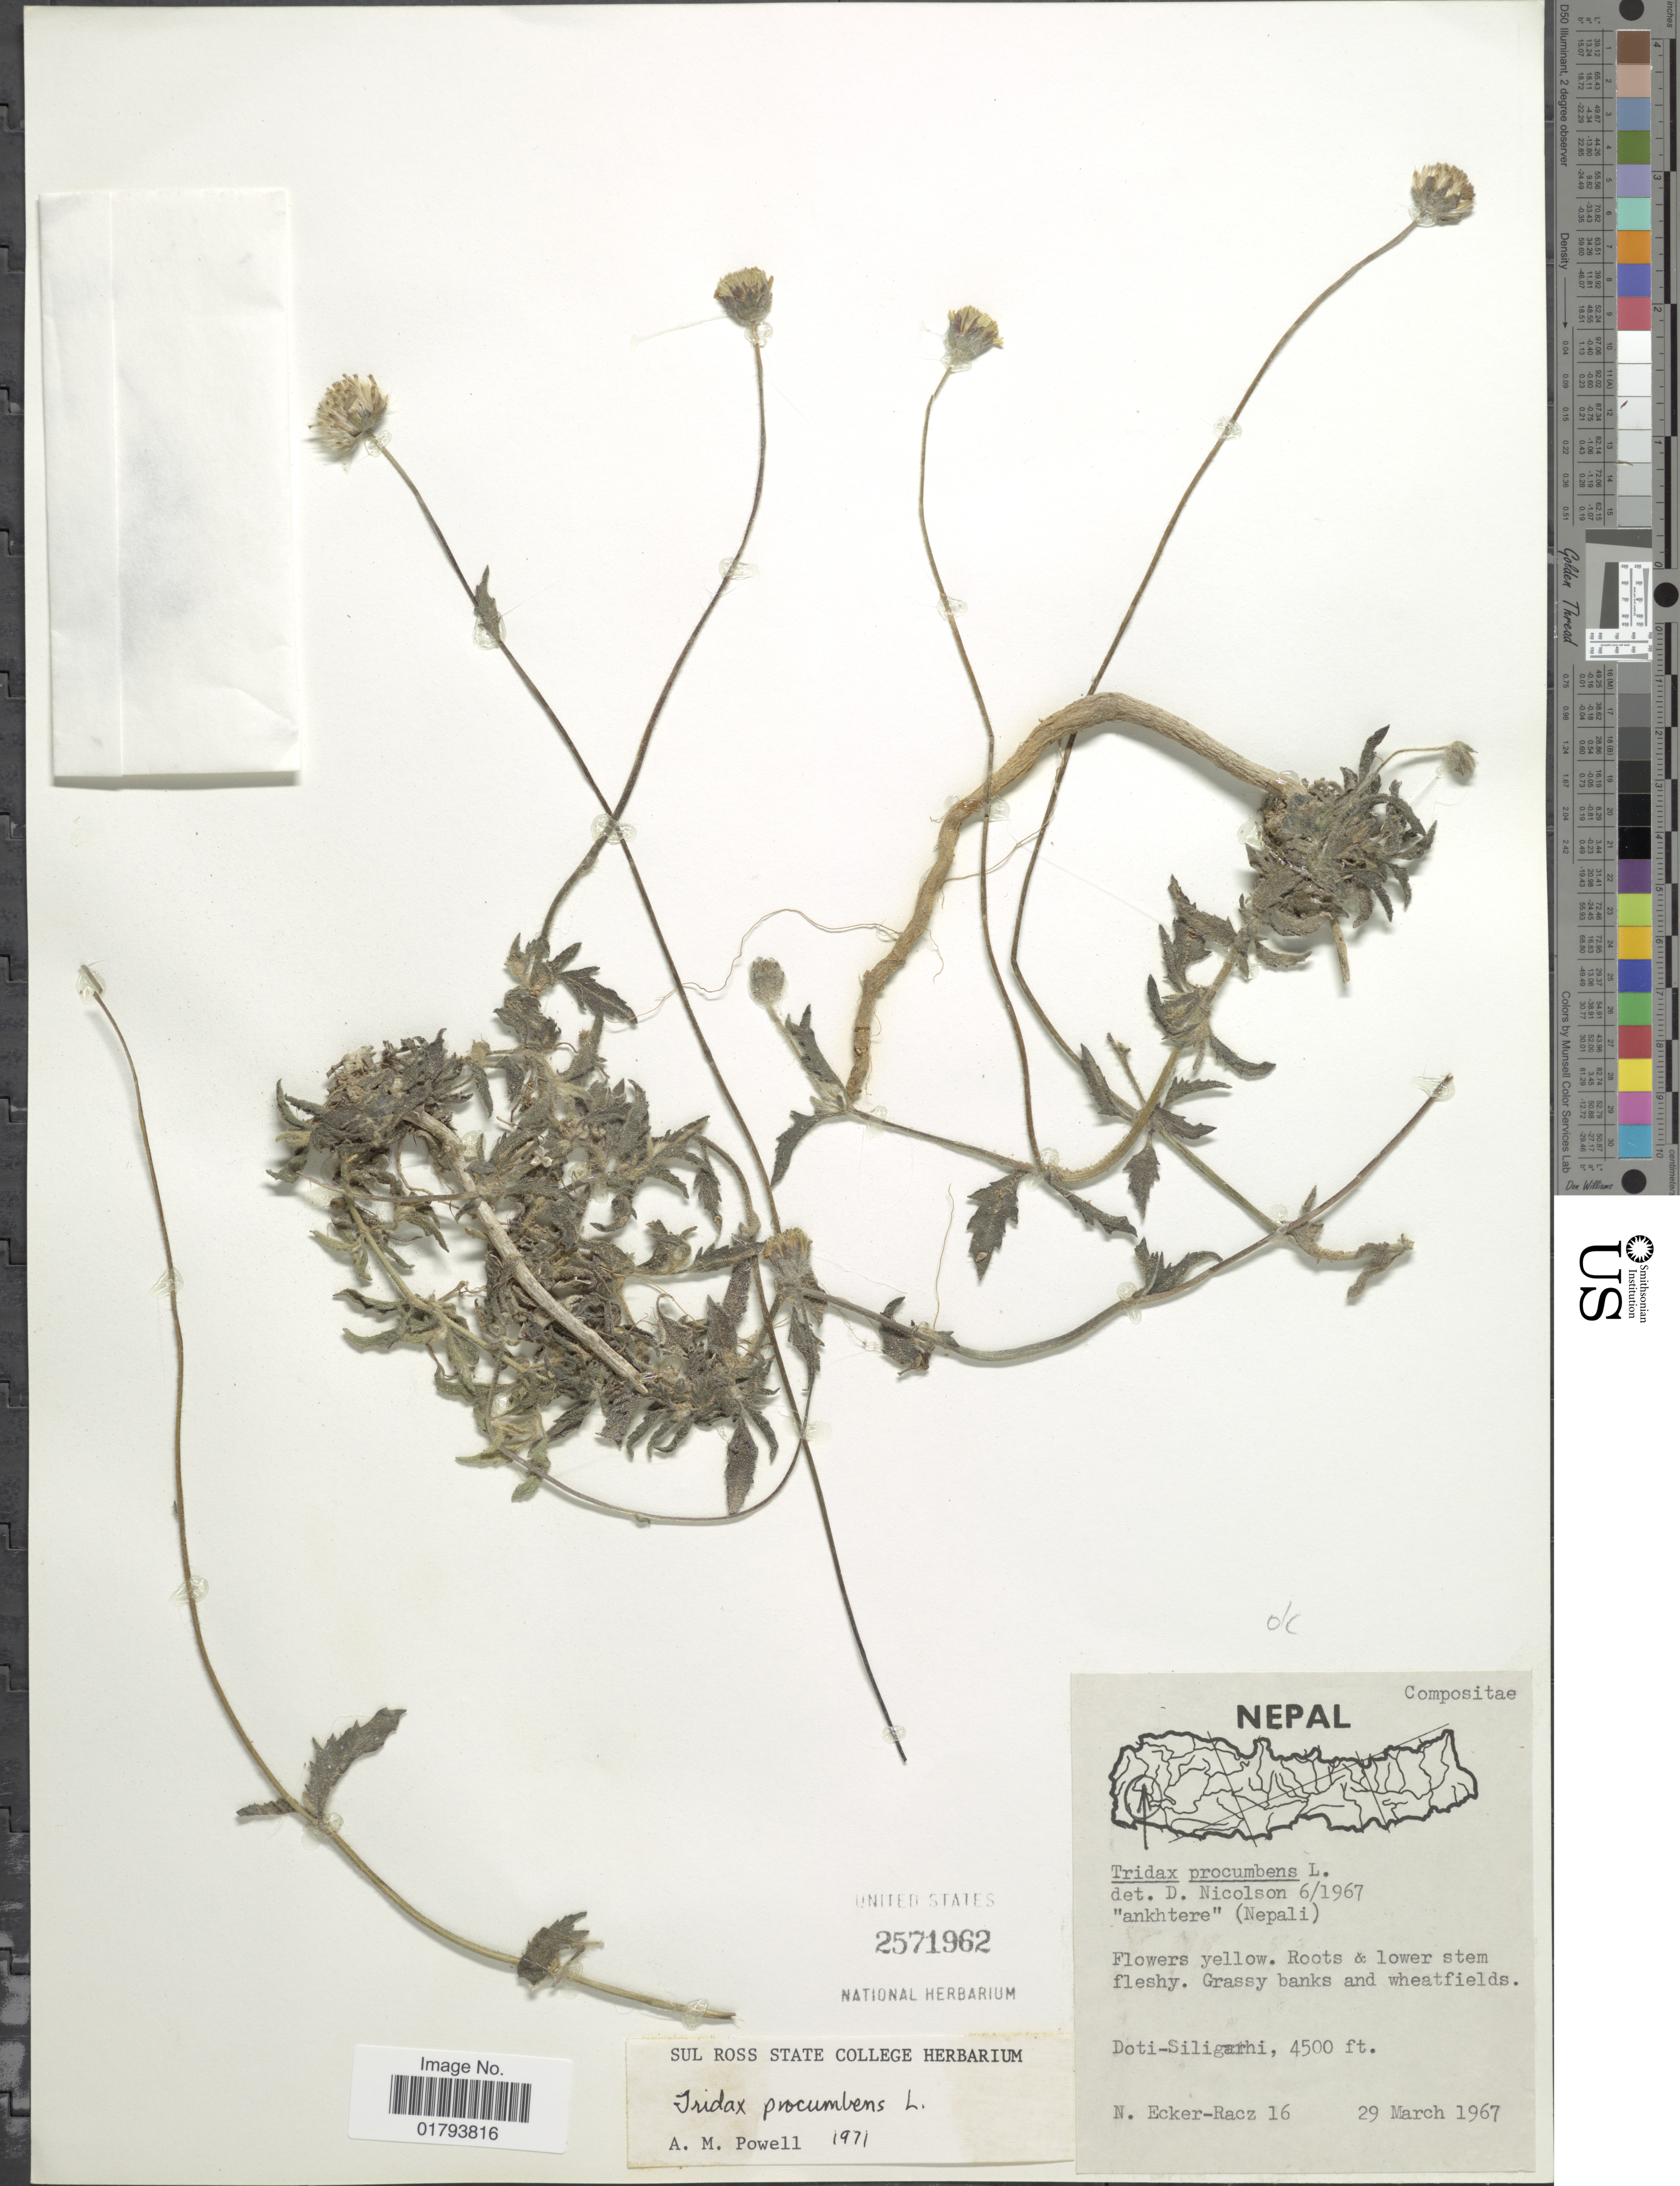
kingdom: Plantae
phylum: Tracheophyta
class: Magnoliopsida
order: Asterales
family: Asteraceae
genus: Tridax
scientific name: Tridax procumbens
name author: L.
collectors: N. Ecker-Racz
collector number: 16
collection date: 1967-03-29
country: Nepal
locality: Doti-Siligarhi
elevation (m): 1372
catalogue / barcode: US 2571962